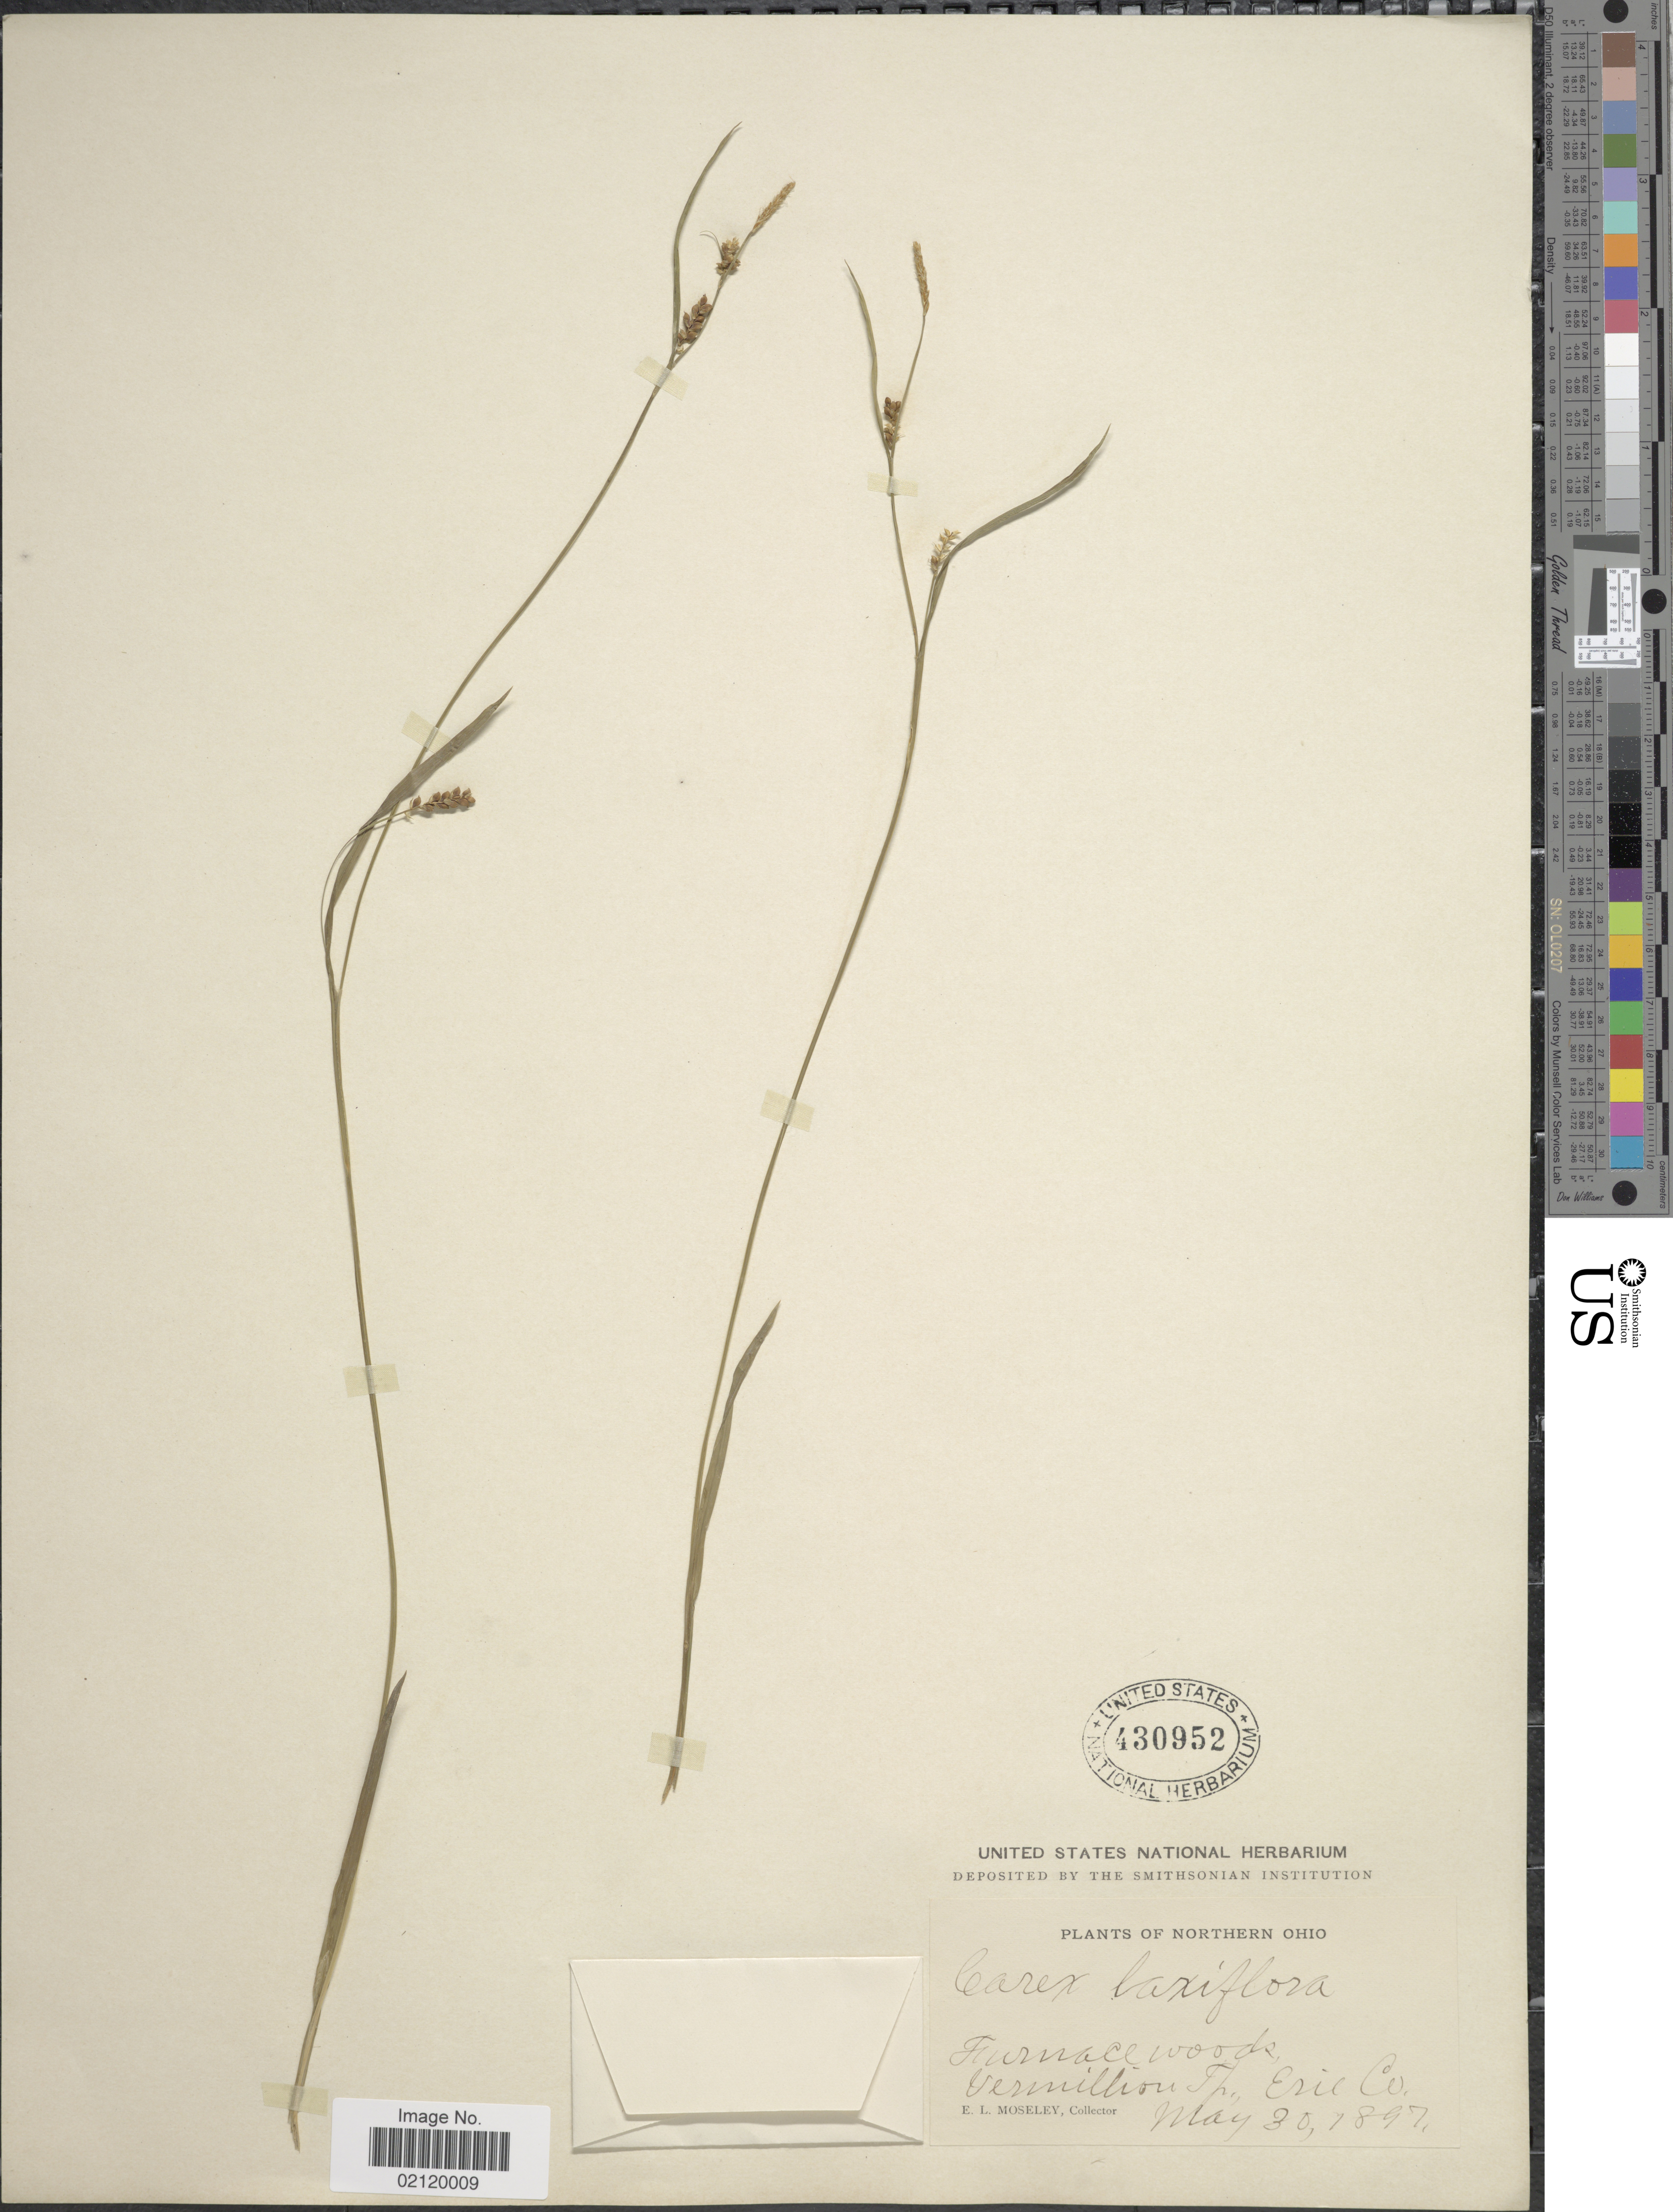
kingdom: Plantae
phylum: Tracheophyta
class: Liliopsida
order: Poales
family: Cyperaceae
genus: Carex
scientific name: Carex laxiflora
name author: Lam.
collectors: E. Moseley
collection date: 1897-05-30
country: United States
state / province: Ohio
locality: Northern Ohio. Furnace woods, Vermillion Tp, Erie Co.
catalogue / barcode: US 430952